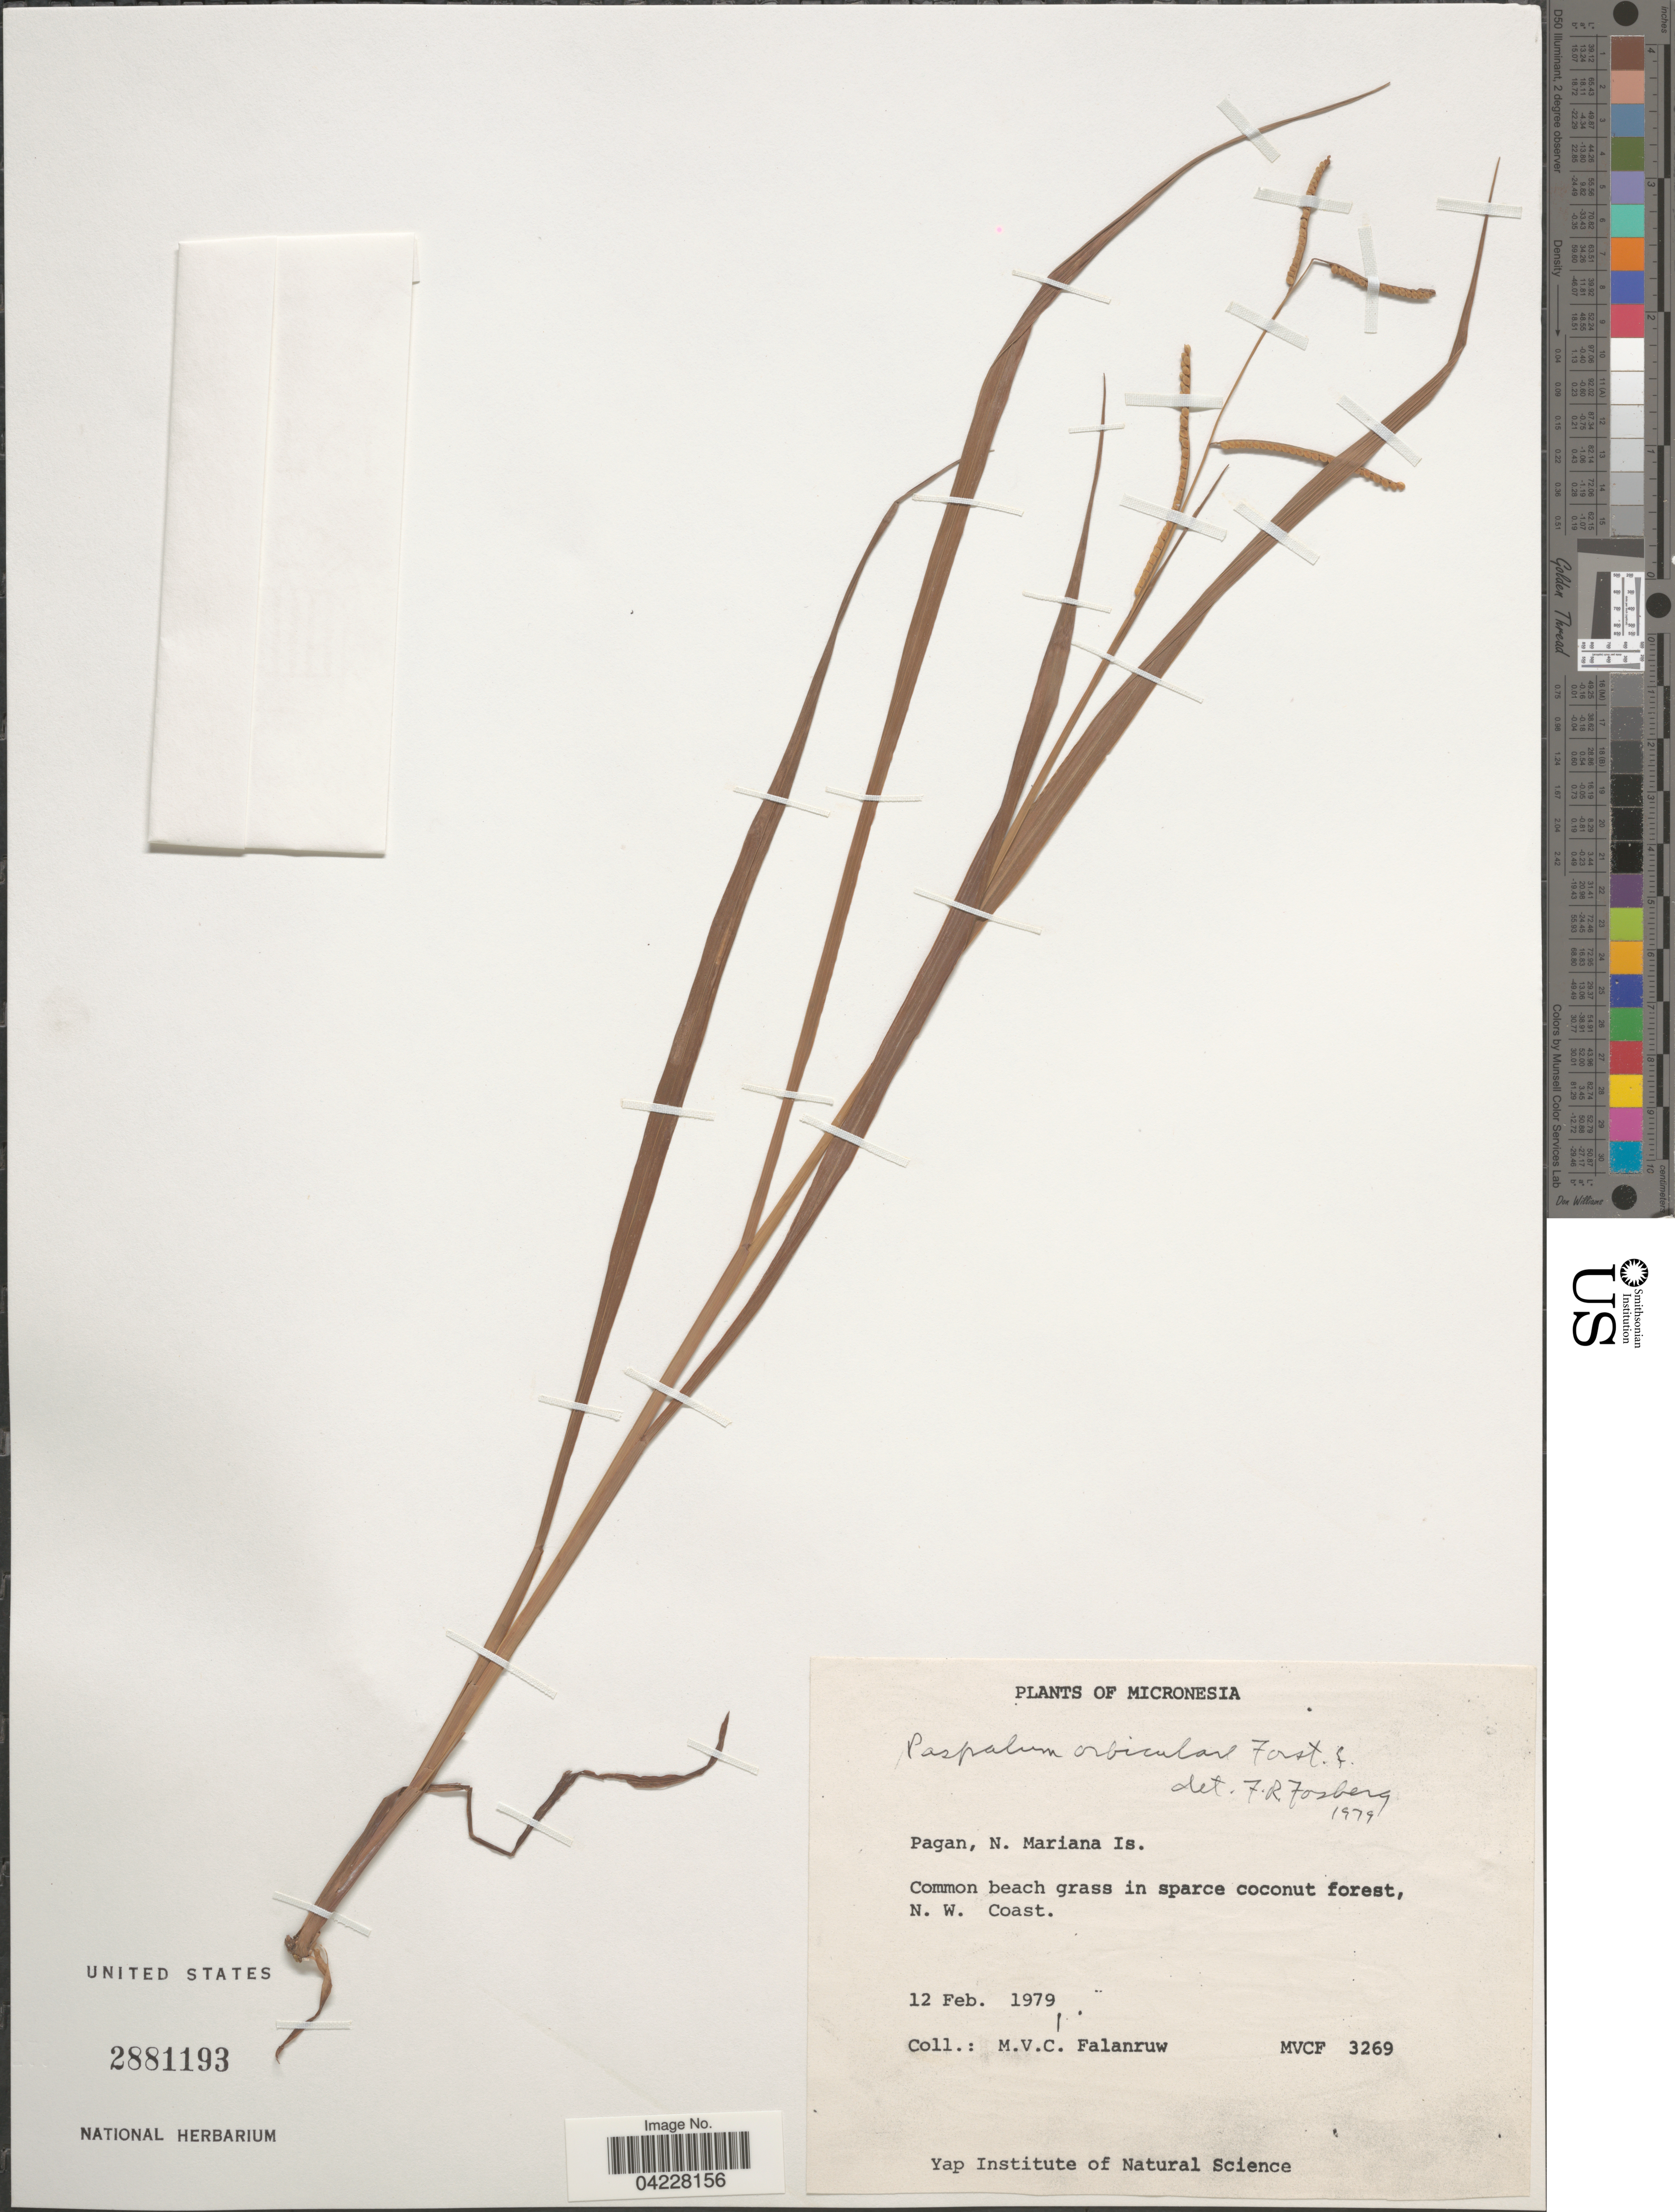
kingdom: Plantae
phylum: Tracheophyta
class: Liliopsida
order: Poales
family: Poaceae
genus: Paspalum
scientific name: Paspalum orbiculare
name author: G. Forst.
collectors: M. V. Falanruw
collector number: MVCF3269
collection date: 1979-02-12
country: Northern Mariana Islands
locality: Micronesia. Pagan, N. Mariana Is. N. W. Coast.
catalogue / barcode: US 2881193